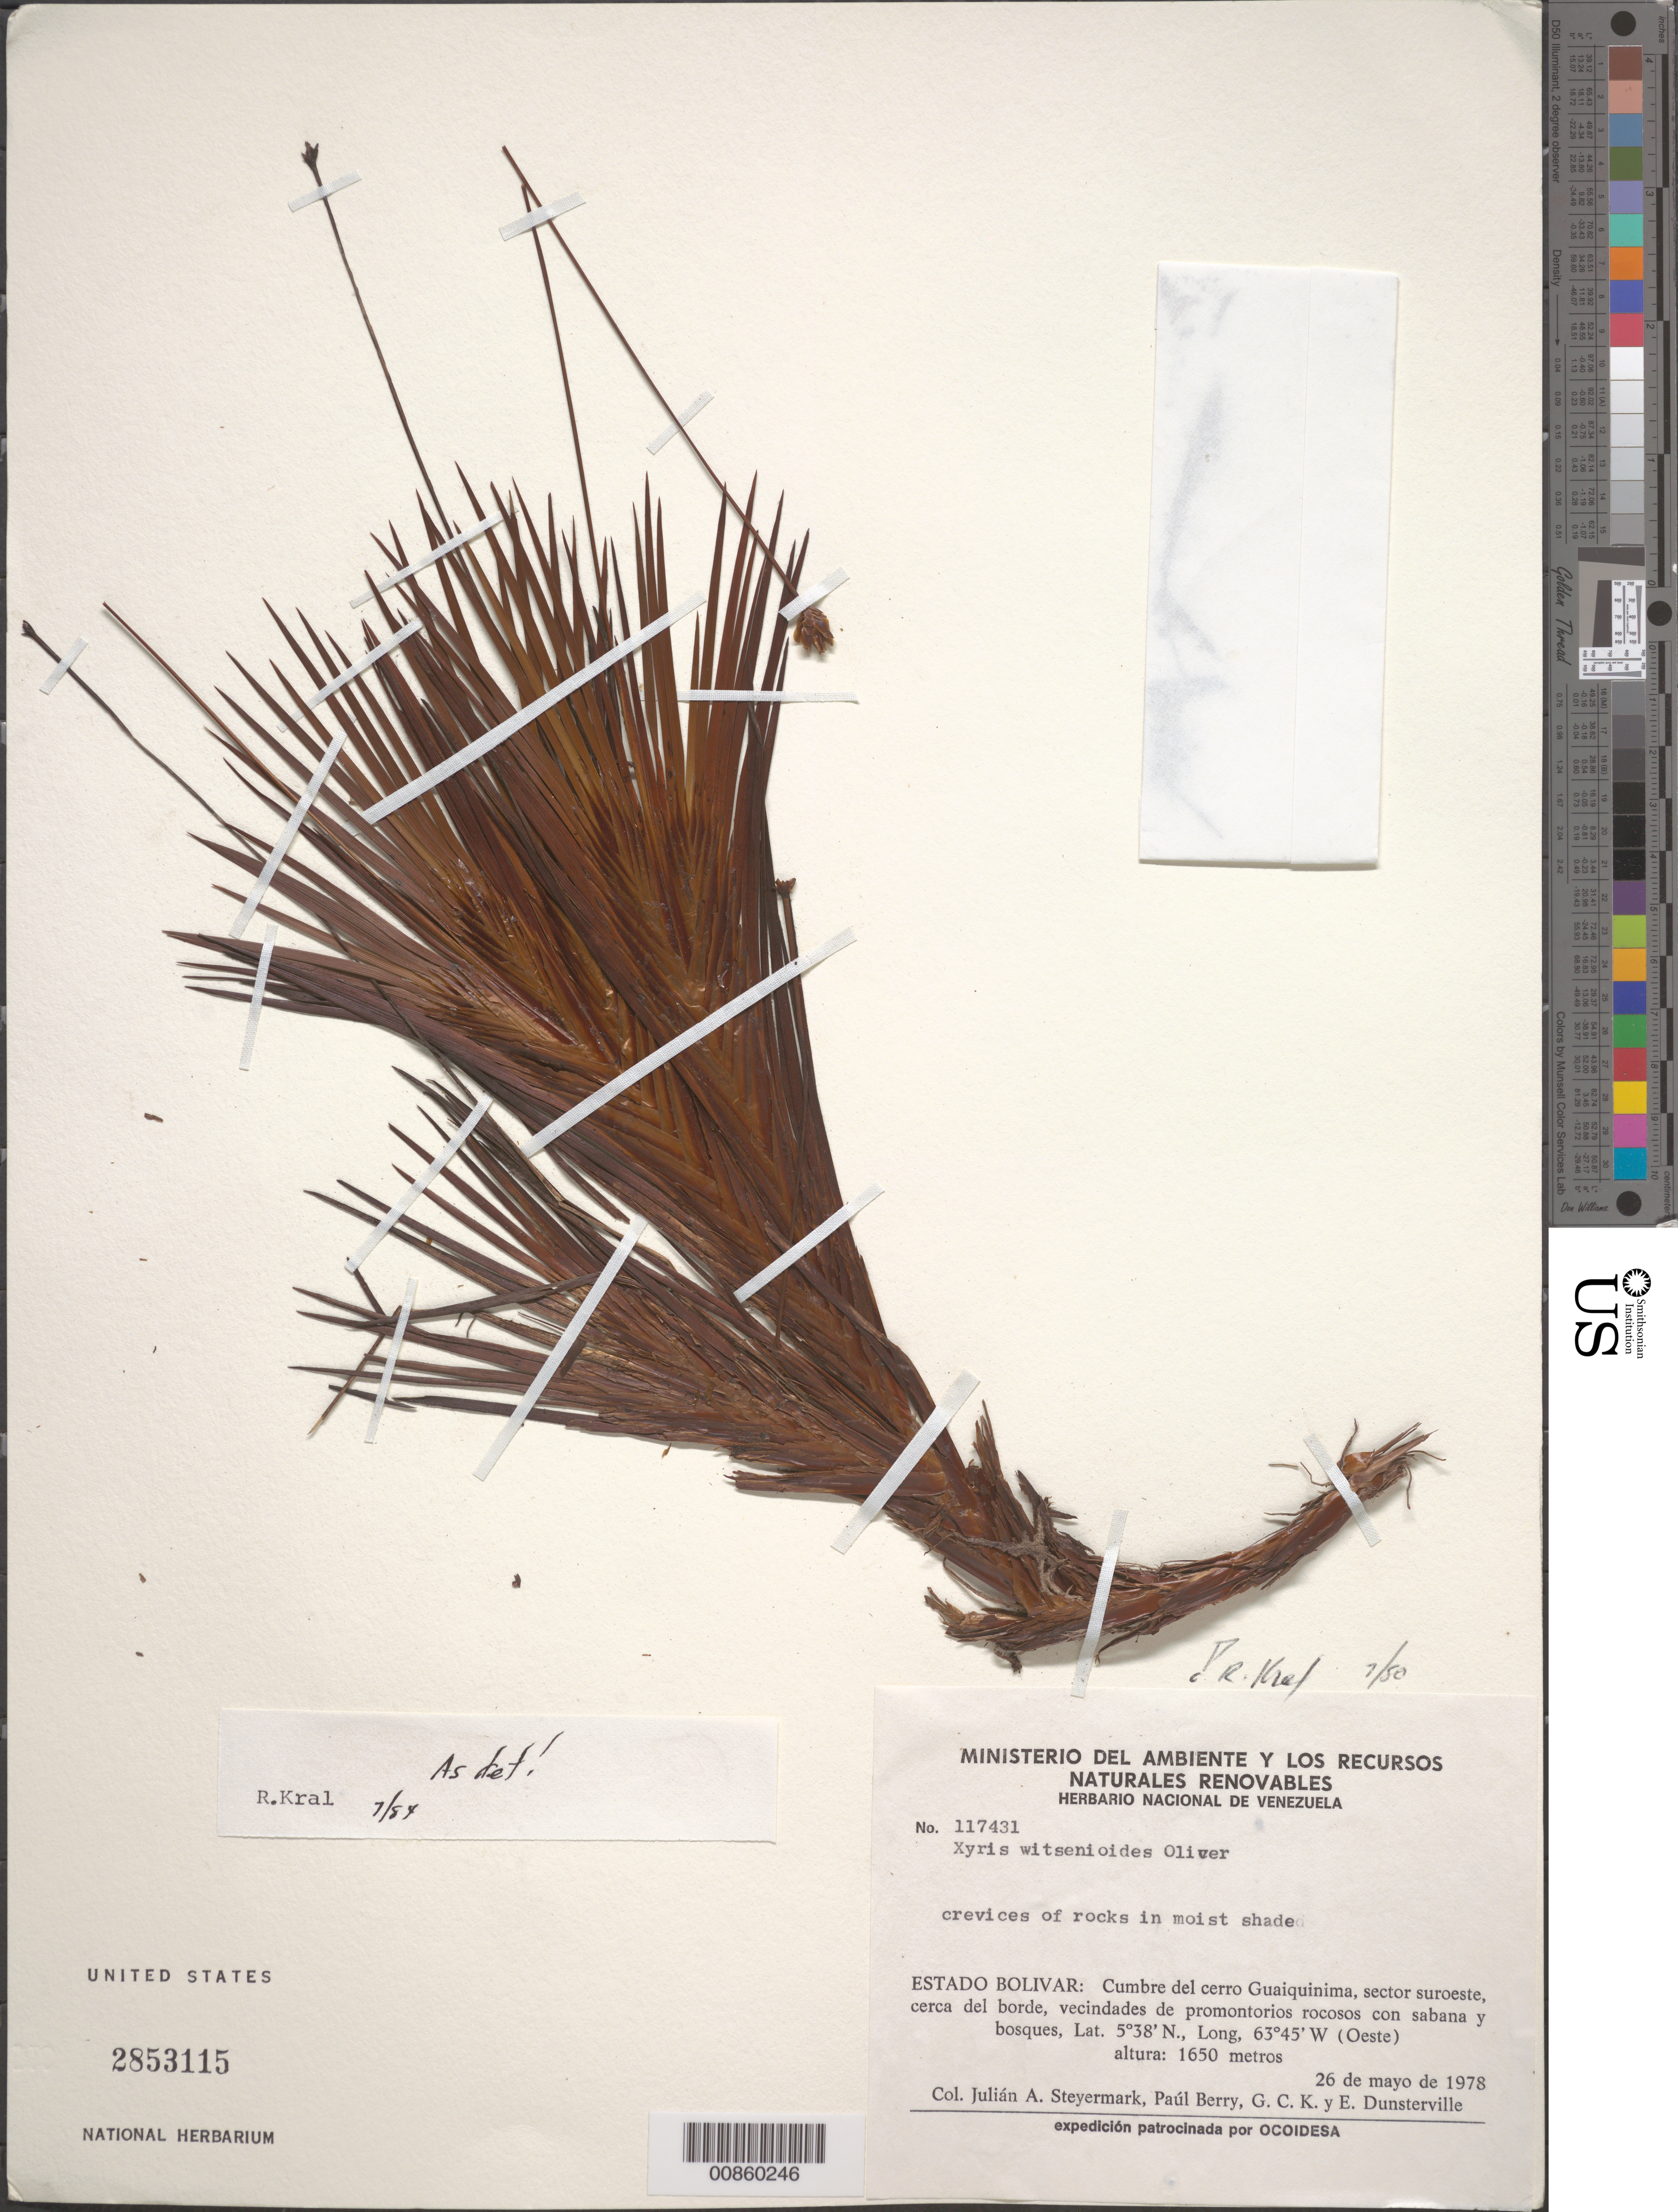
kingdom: Plantae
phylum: Tracheophyta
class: Liliopsida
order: Poales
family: Xyridaceae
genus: Xyris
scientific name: Xyris witsenioides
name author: Oliv. ex Thurn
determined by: Kral, Robert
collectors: J. Steyermark, P. Berry, G. C. K. Dunsterville & E. Dunsterville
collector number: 117431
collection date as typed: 26-May-78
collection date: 1978-05-26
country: Venezuela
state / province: Bolívar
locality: Cerro Guaiquinima, cumbre; sector SO, cerca del borde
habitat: Promontorios rocosos con sabana y bosques. Crevices of rocks in moist shade.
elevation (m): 1650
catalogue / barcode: US 2853115